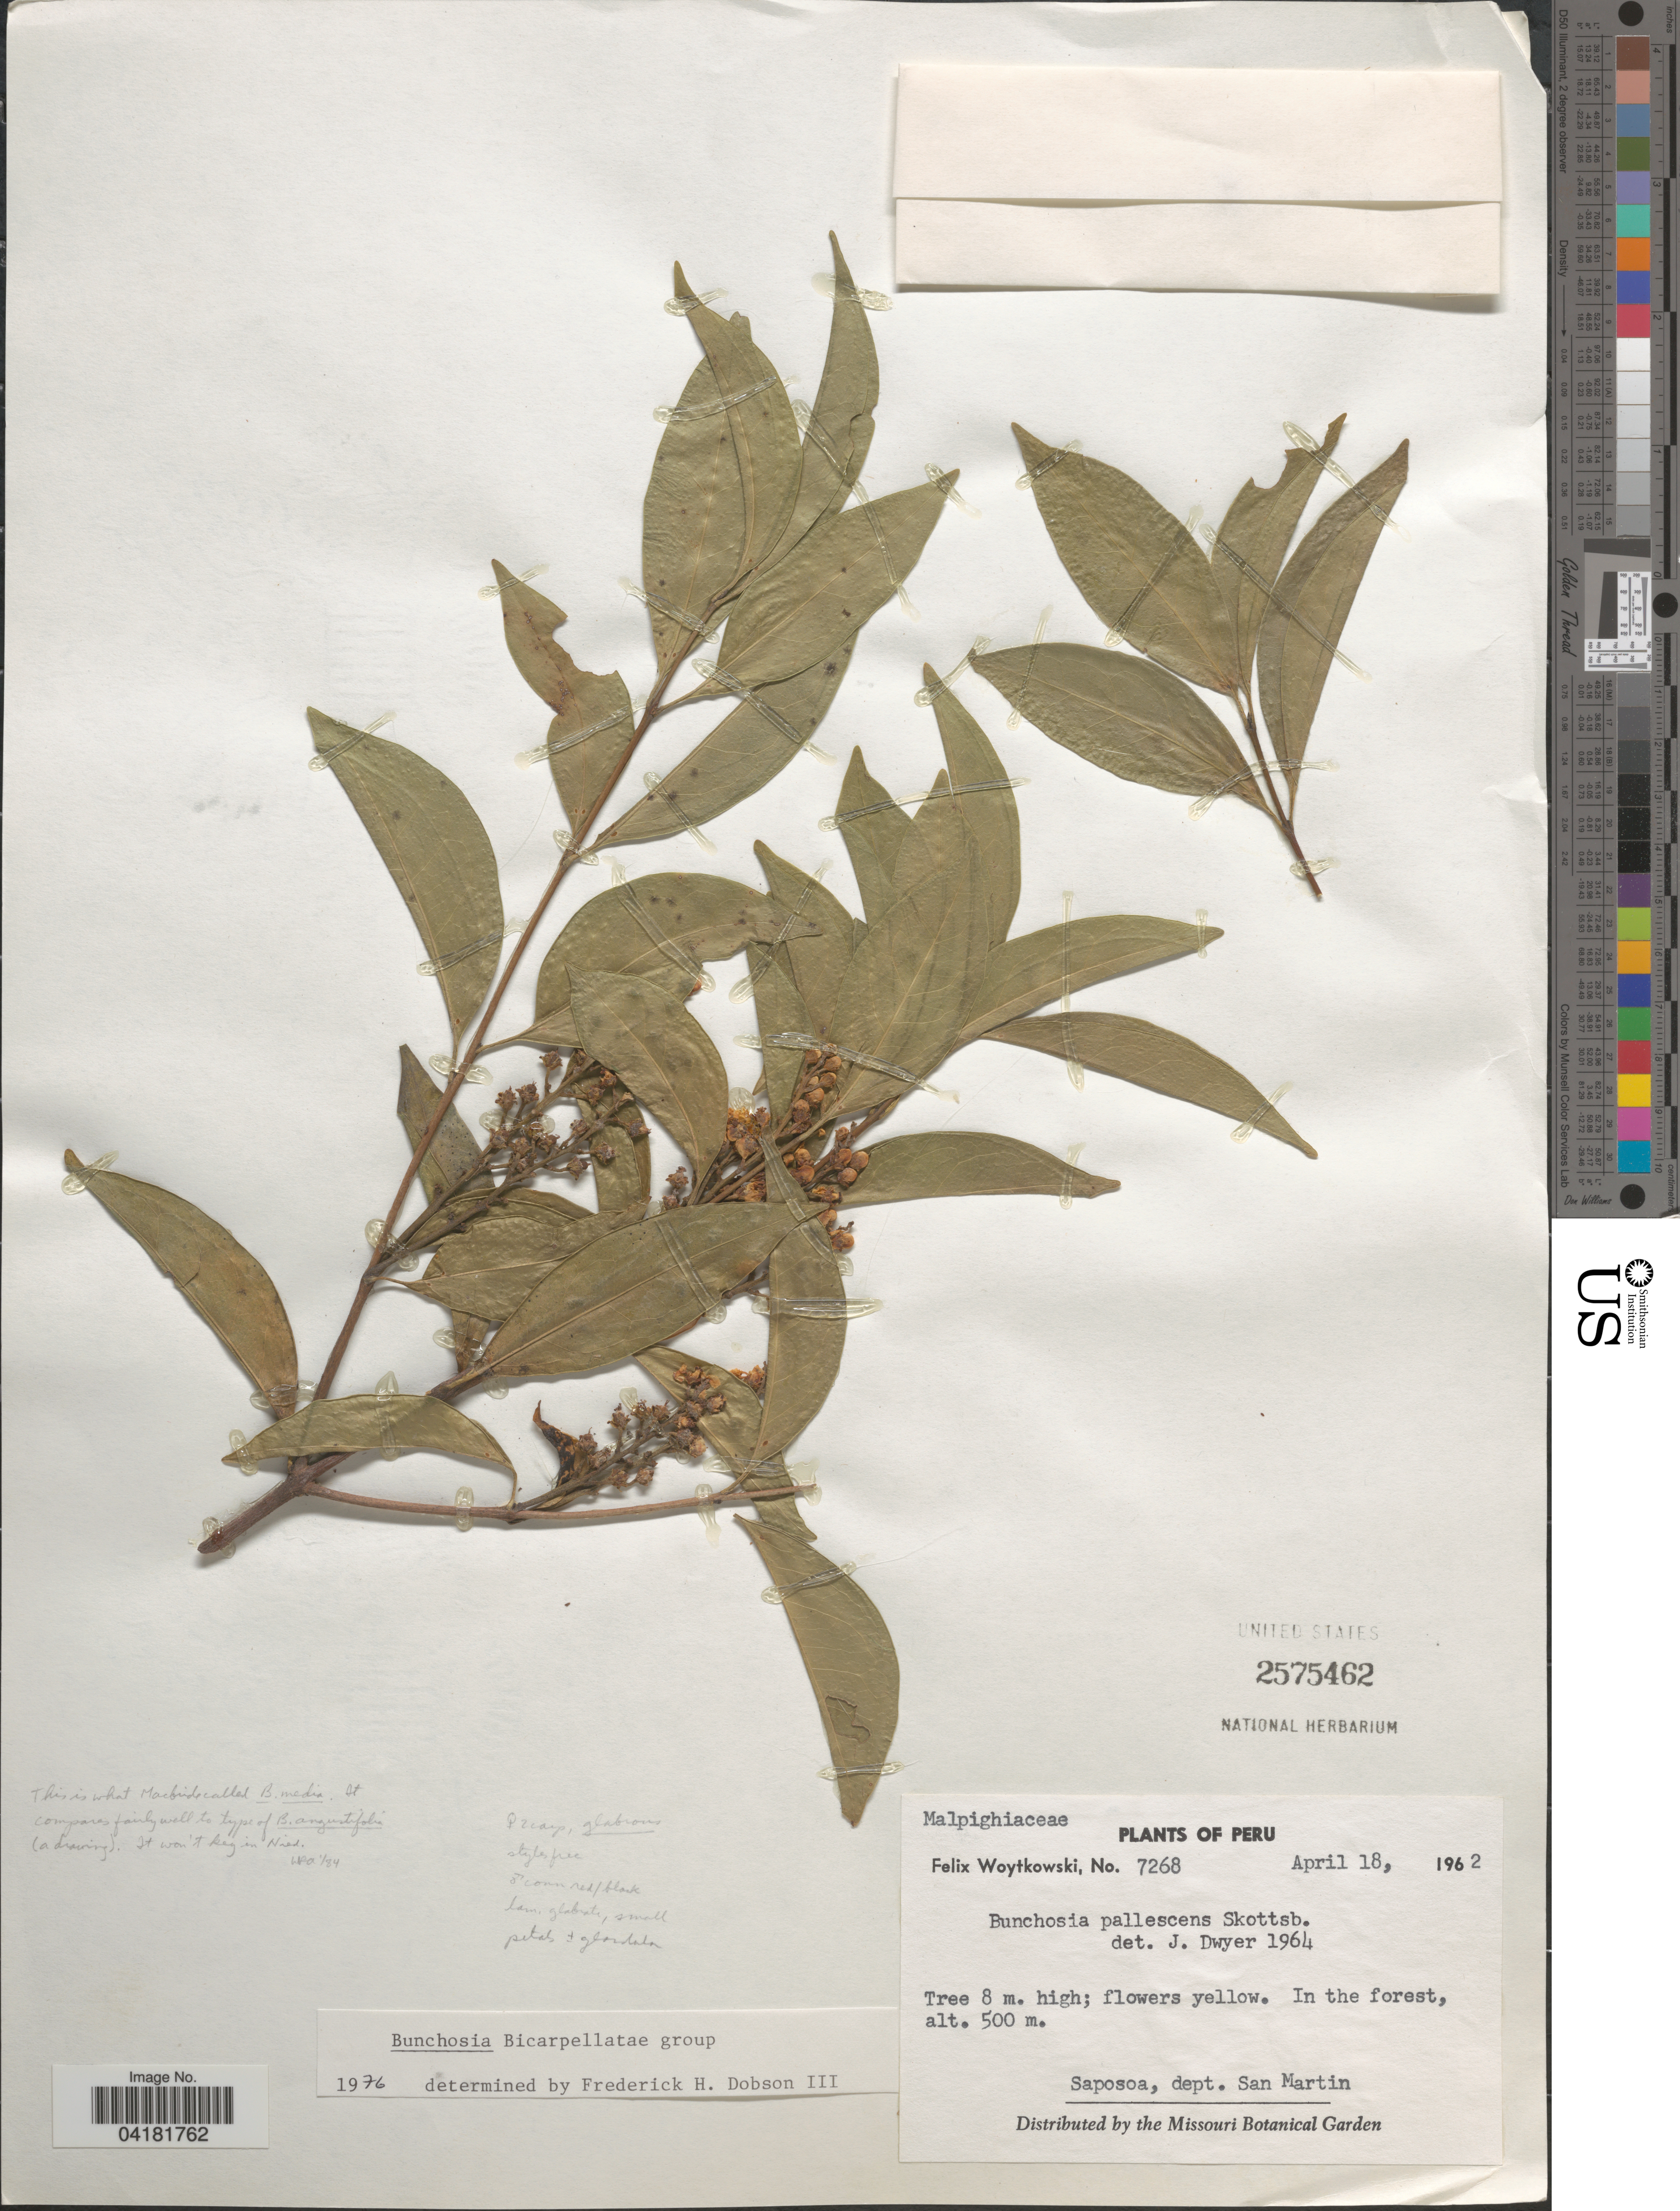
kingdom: Plantae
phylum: Tracheophyta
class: Magnoliopsida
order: Malpighiales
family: Malpighiaceae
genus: Bunchosia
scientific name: Bunchosia breedlovei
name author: W.R. Anderson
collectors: F. Woytkowski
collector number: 7268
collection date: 1962-04-18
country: Peru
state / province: San Martin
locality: Saposoa, dept. San Martin.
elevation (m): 500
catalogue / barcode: US 2575462